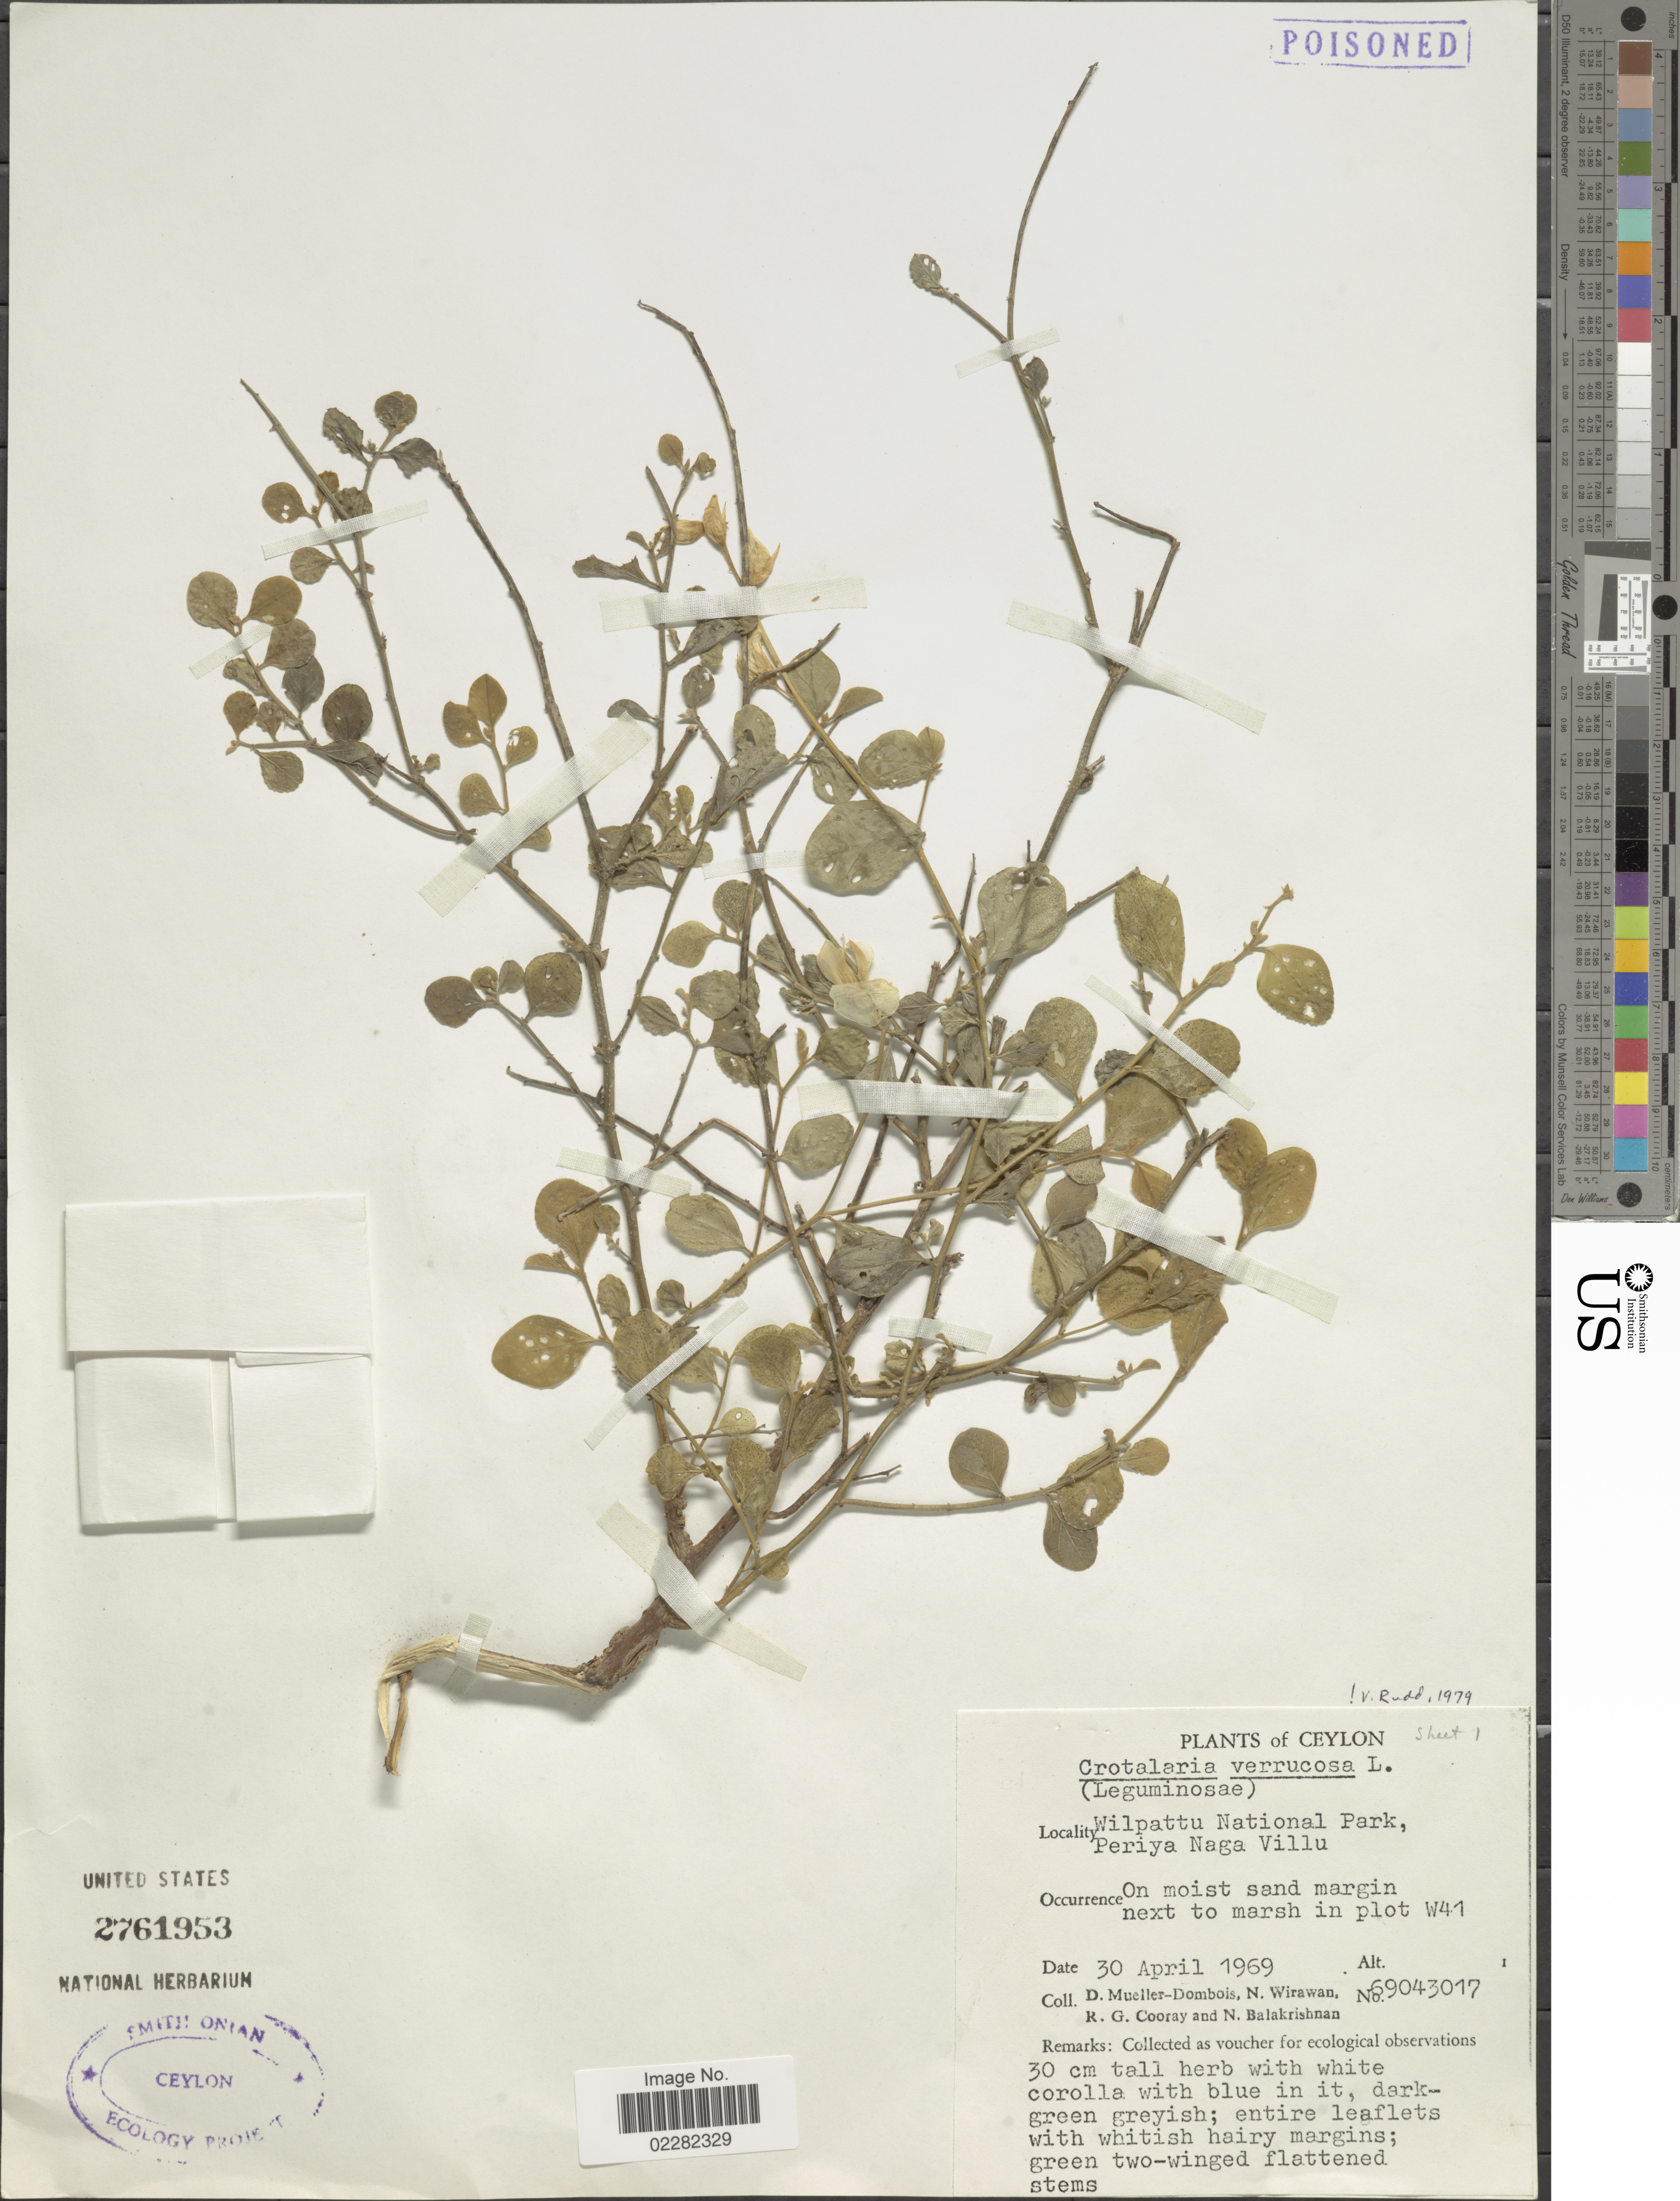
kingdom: Plantae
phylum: Tracheophyta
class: Magnoliopsida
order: Fabales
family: Fabaceae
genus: Crotalaria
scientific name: Crotalaria verrucosa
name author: L.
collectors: D. Mueller-Dombois, N. Wirawan, R. Cooray & N. Balakrishnan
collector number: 69043017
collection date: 1969-04-30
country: Sri Lanka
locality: Ceylon, Wilpattu National Park, Periya Naga Villu, in plot W41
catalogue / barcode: US 2761953